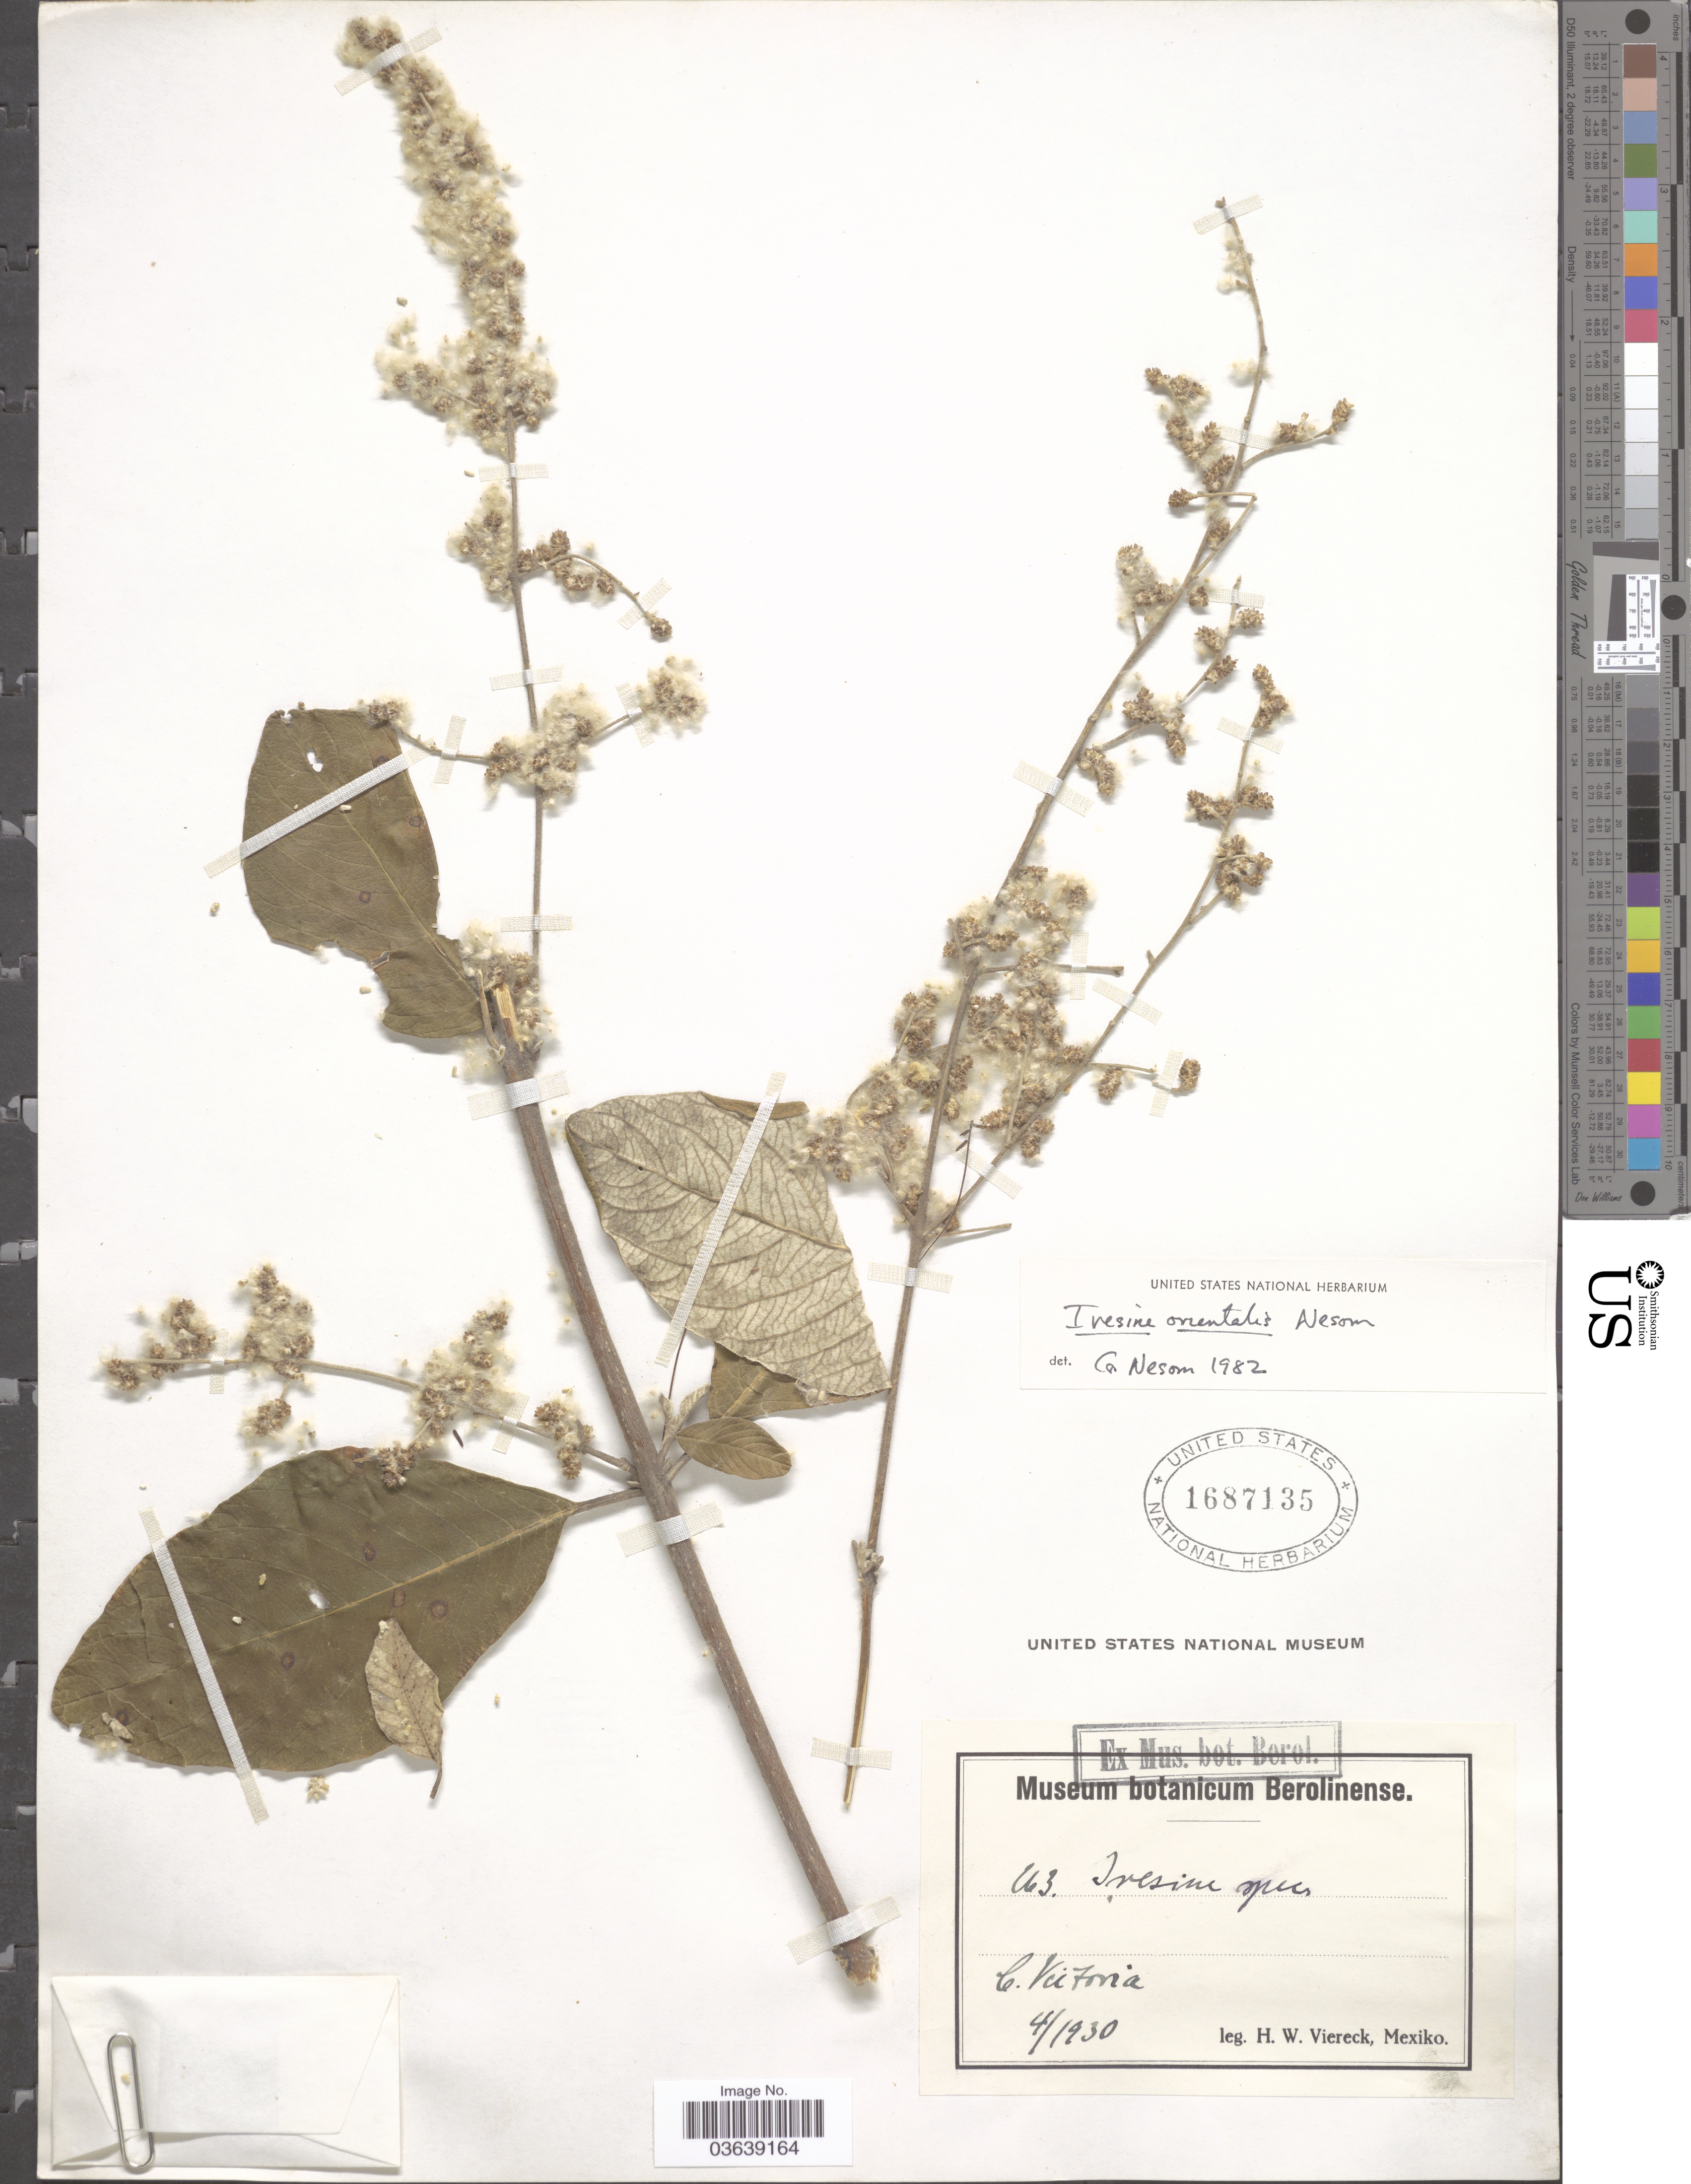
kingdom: Plantae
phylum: Tracheophyta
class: Magnoliopsida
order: Caryophyllales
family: Amaranthaceae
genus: Iresine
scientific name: Iresine orientalis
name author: G.L. Nesom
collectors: H. W. Viereck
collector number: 163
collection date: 1930-04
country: Mexico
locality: C. Victoria.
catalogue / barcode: US 1687135